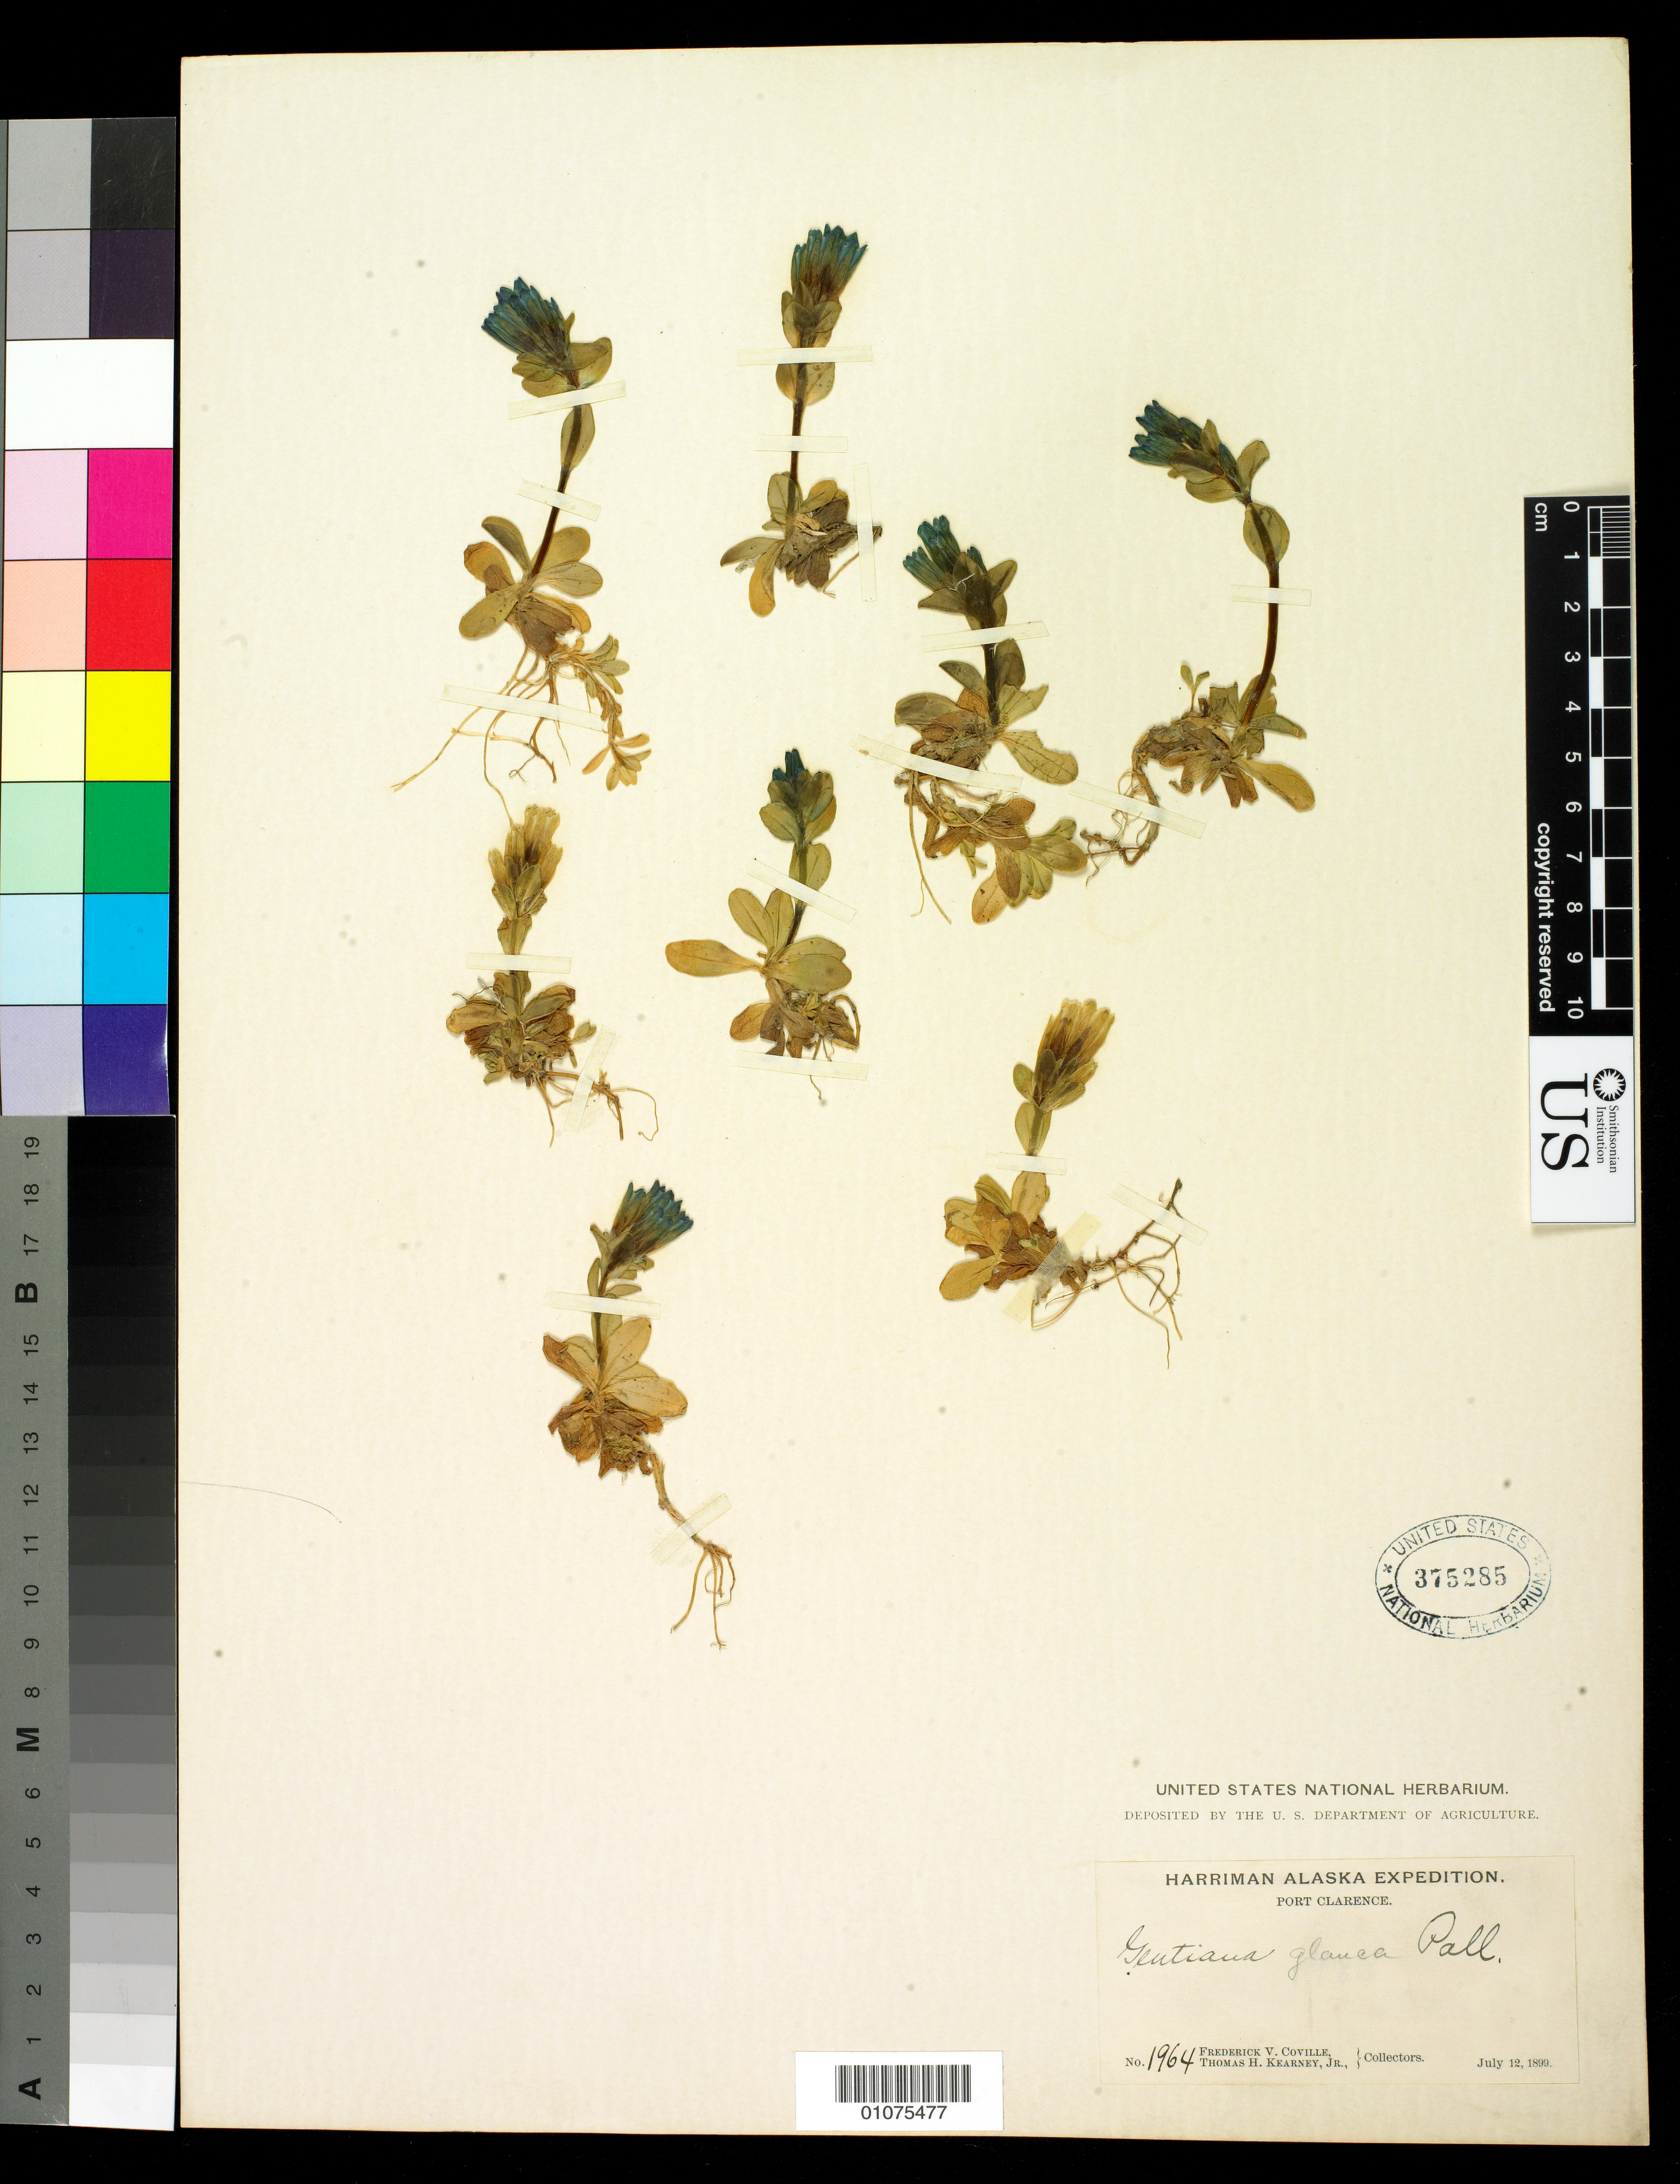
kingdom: Plantae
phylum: Tracheophyta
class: Magnoliopsida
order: Gentianales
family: Gentianaceae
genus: Gentiana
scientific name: Gentiana glauca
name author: Pall.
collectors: F. V. Coville & T. H. Kearney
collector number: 1964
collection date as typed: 12 Jul 1899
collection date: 1899-07-12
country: United States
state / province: Alaska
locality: Port Clarence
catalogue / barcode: US 375285